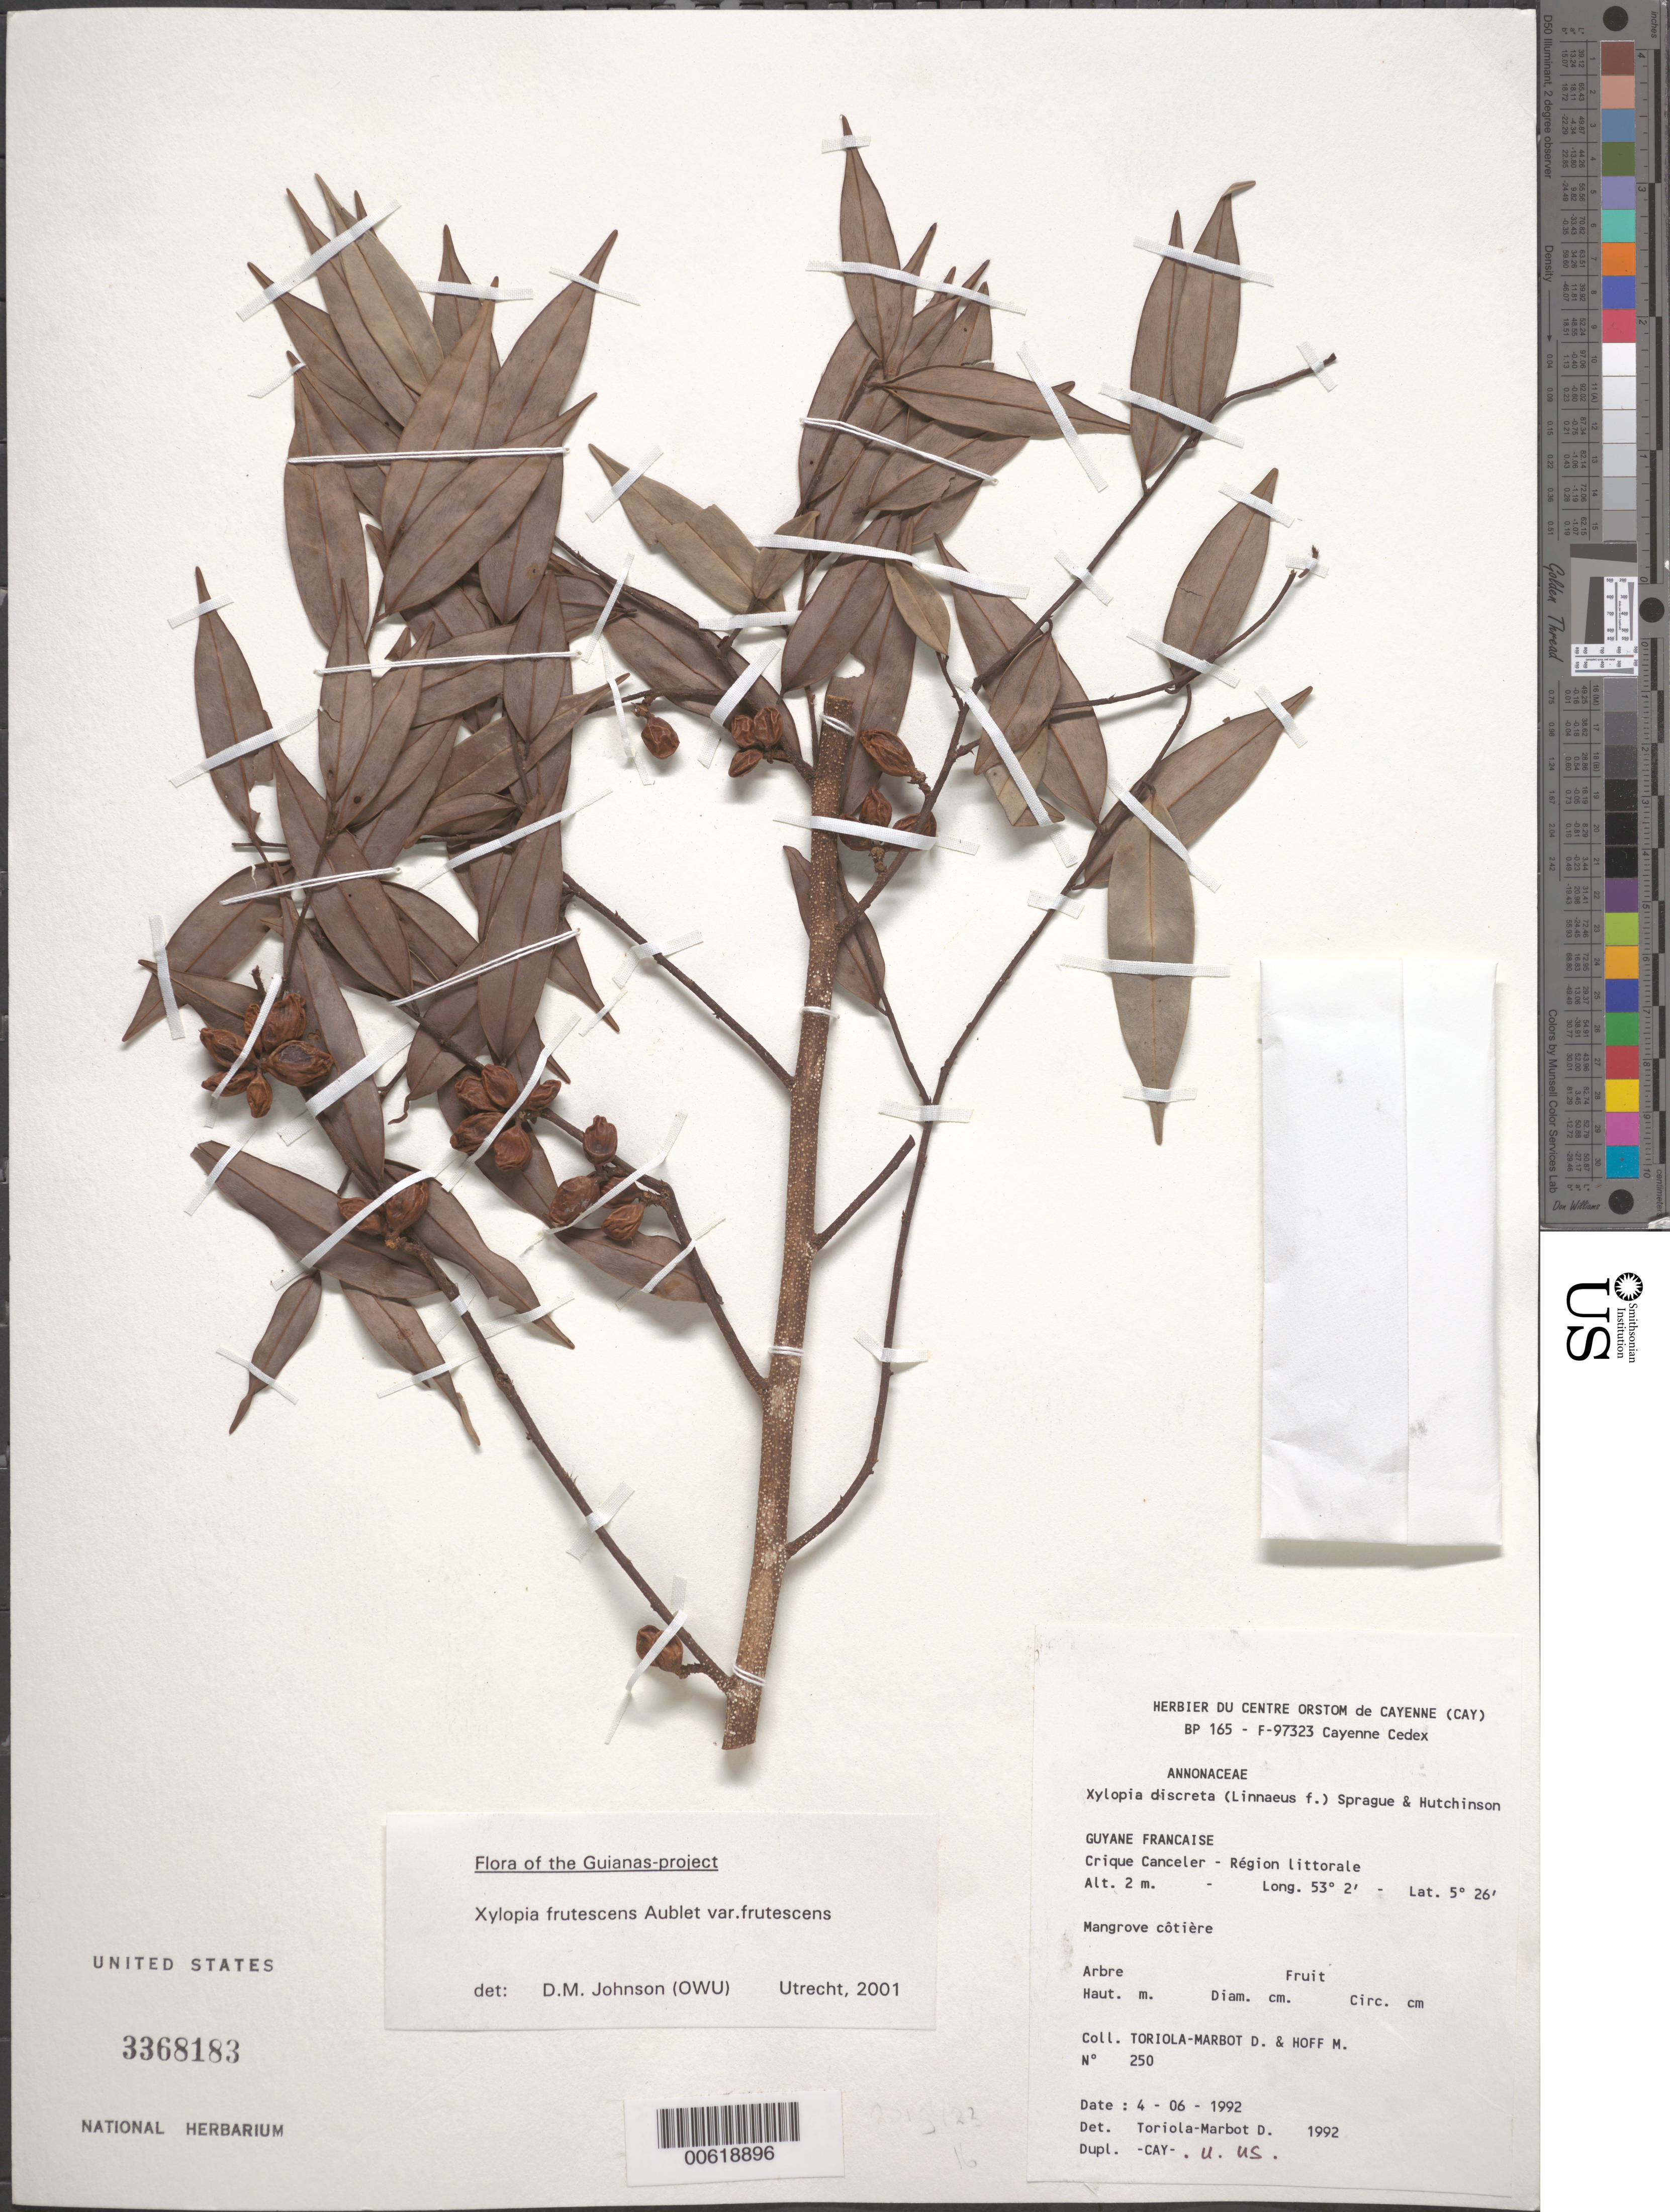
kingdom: Plantae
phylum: Tracheophyta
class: Magnoliopsida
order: Magnoliales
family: Annonaceae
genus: Xylopia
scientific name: Xylopia frutescens var. frutescens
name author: Aubl.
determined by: Johnson, D. M.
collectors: D. Toriola-Marbot & M. Hoff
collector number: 250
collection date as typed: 4-Jun-92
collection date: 1992-06-04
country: French Guiana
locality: Crique Canceler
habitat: Mangrove côtière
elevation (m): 2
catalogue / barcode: US 3368183